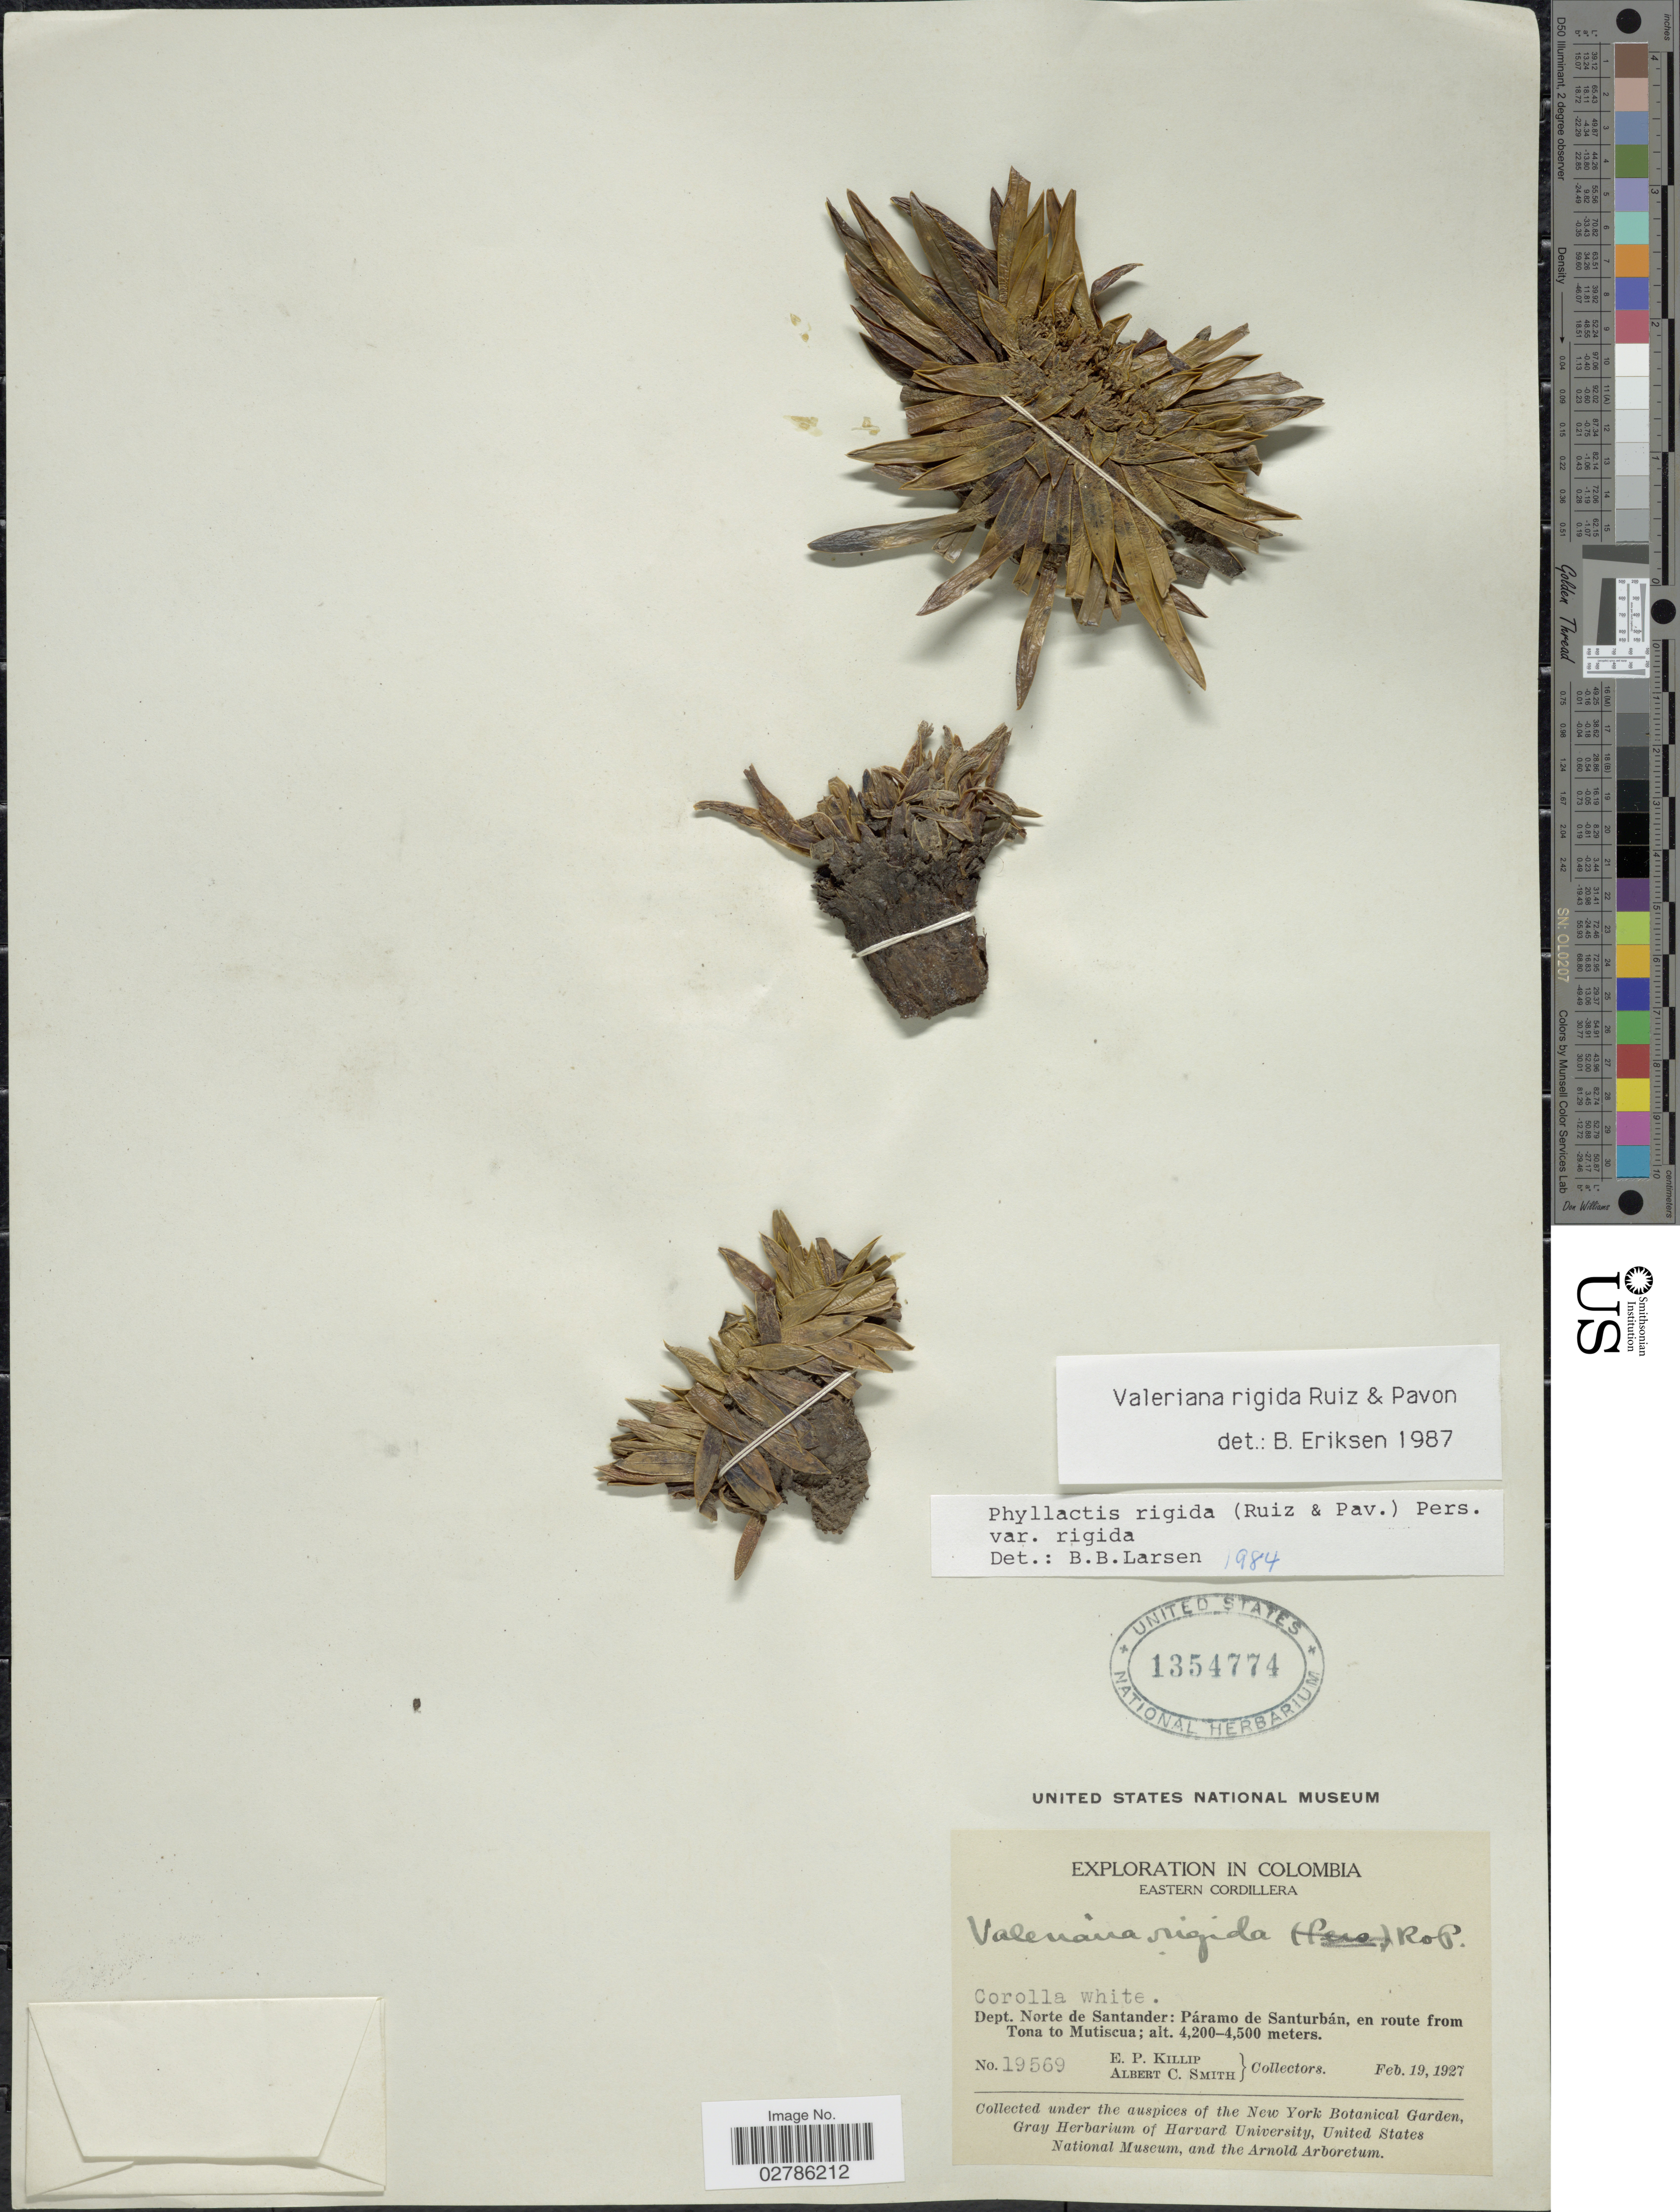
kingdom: Plantae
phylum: Tracheophyta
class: Magnoliopsida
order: Dipsacales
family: Caprifoliaceae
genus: Phyllactis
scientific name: Phyllactis rigida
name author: (Ruiz & Pav.) Pers.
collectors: E. P. Killip & A. C. Smith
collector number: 19569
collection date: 1927-02-19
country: Colombia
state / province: Norte de Santander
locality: Eastern Cordillera. Dept. Norte de Santander: Páramo de Santurbán, en route from Tona to Mutiscua.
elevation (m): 4200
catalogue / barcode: US 1354774